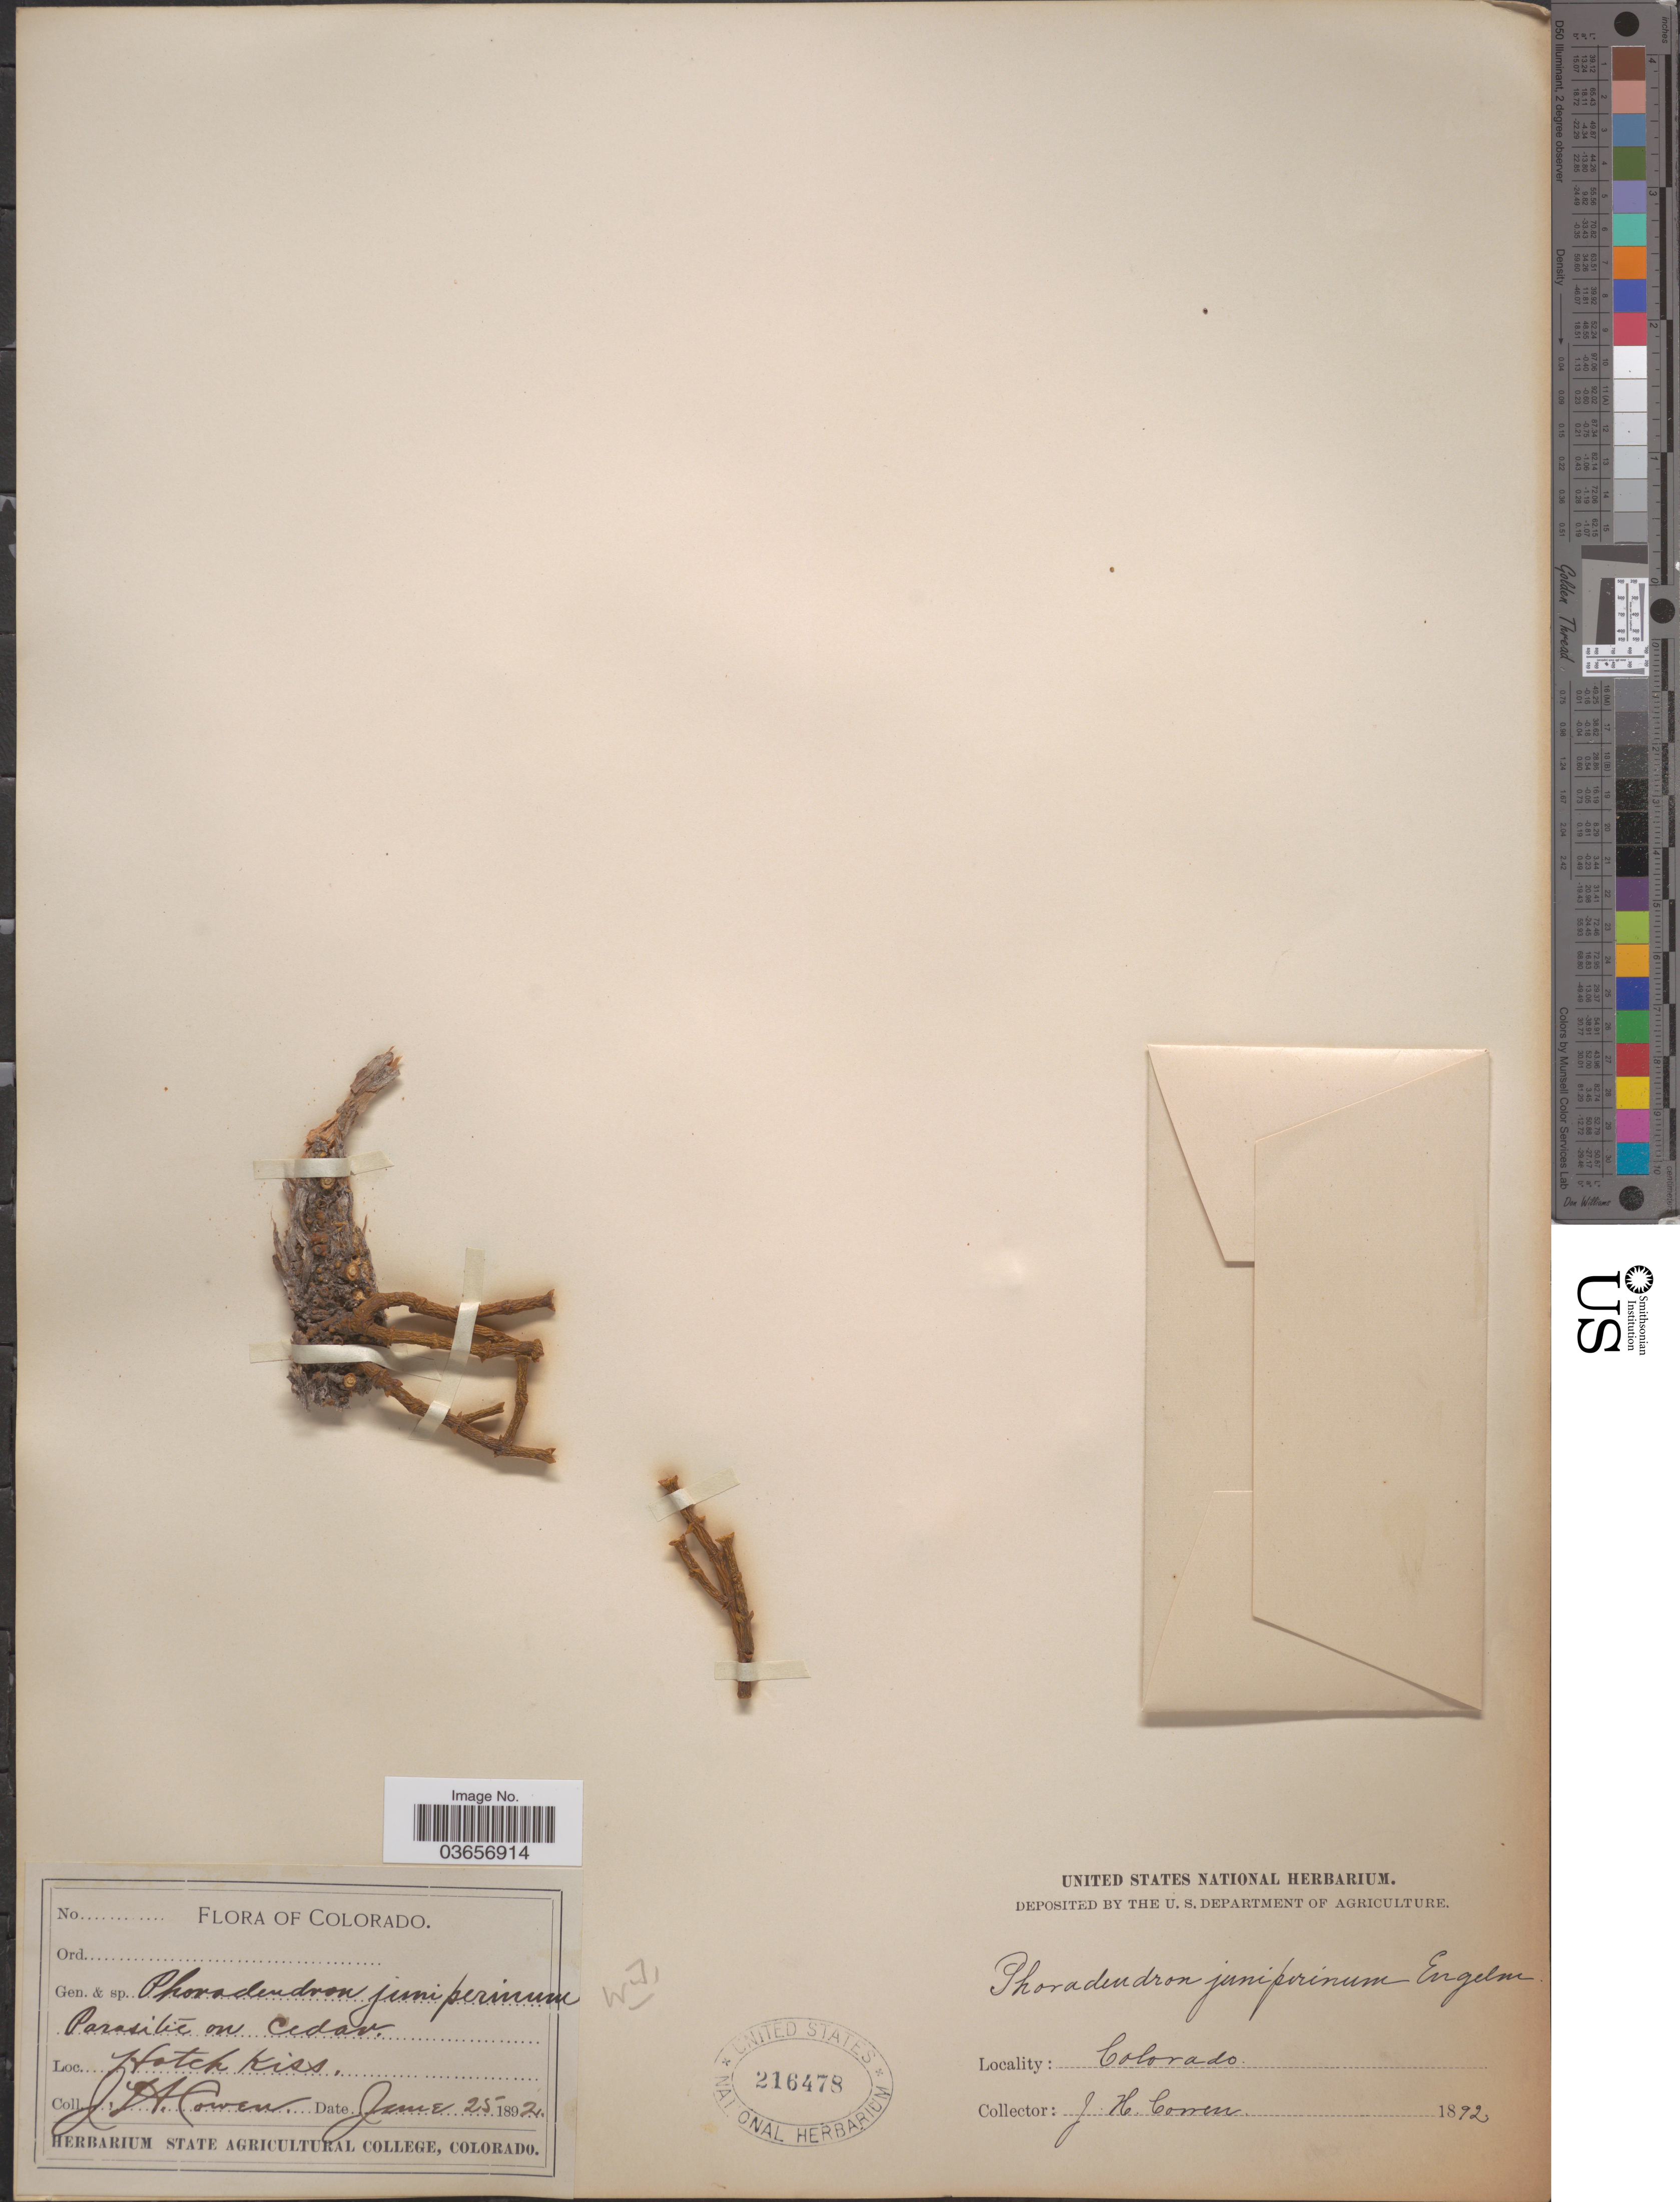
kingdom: Plantae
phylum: Tracheophyta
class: Magnoliopsida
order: Santalales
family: Viscaceae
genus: Phoradendron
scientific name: Phoradendron juniperinum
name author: Engelm. ex A. Gray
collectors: J. H. Cowen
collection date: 1892-06-25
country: United States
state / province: Colorado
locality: Hotch Kiss.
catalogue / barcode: US 216478